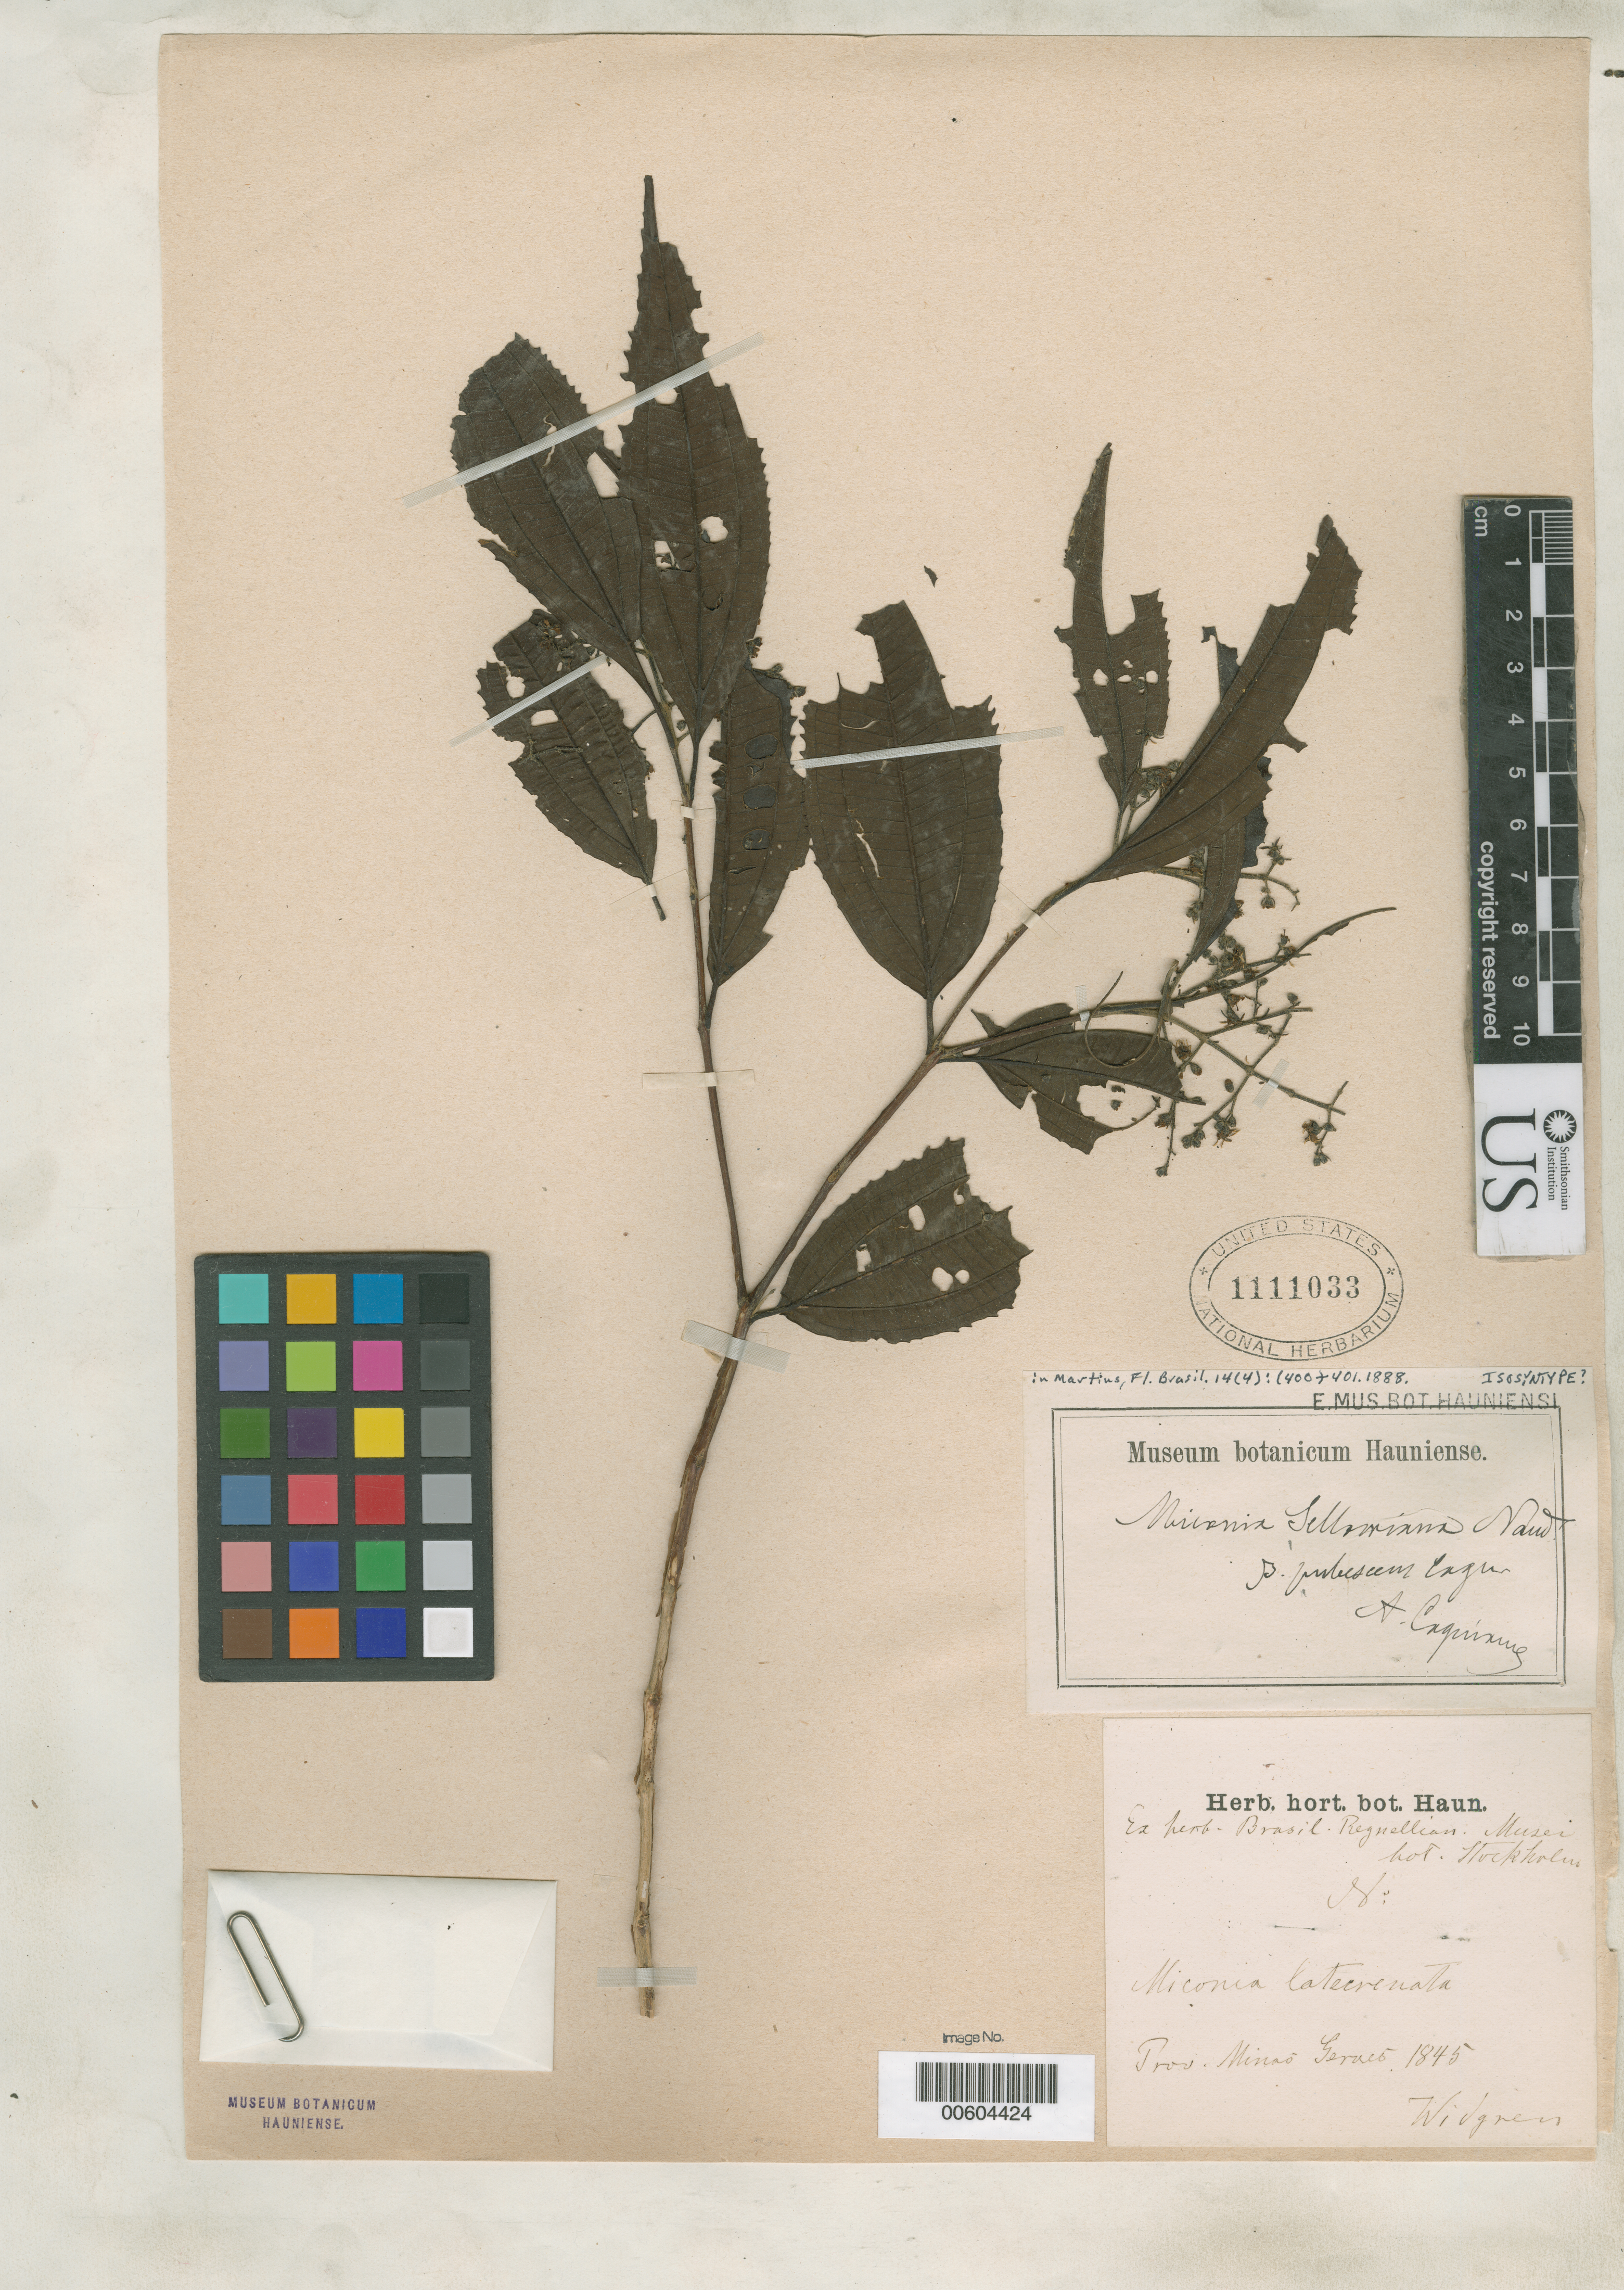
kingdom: Plantae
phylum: Tracheophyta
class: Magnoliopsida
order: Myrtales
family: Melastomataceae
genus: Miconia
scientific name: Miconia sellowiana subsp. pubescens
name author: Cogn. in Mart.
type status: Isosyntype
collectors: J. Widgren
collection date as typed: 1845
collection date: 1845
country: Brazil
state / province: Minas Gerais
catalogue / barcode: US 1111033